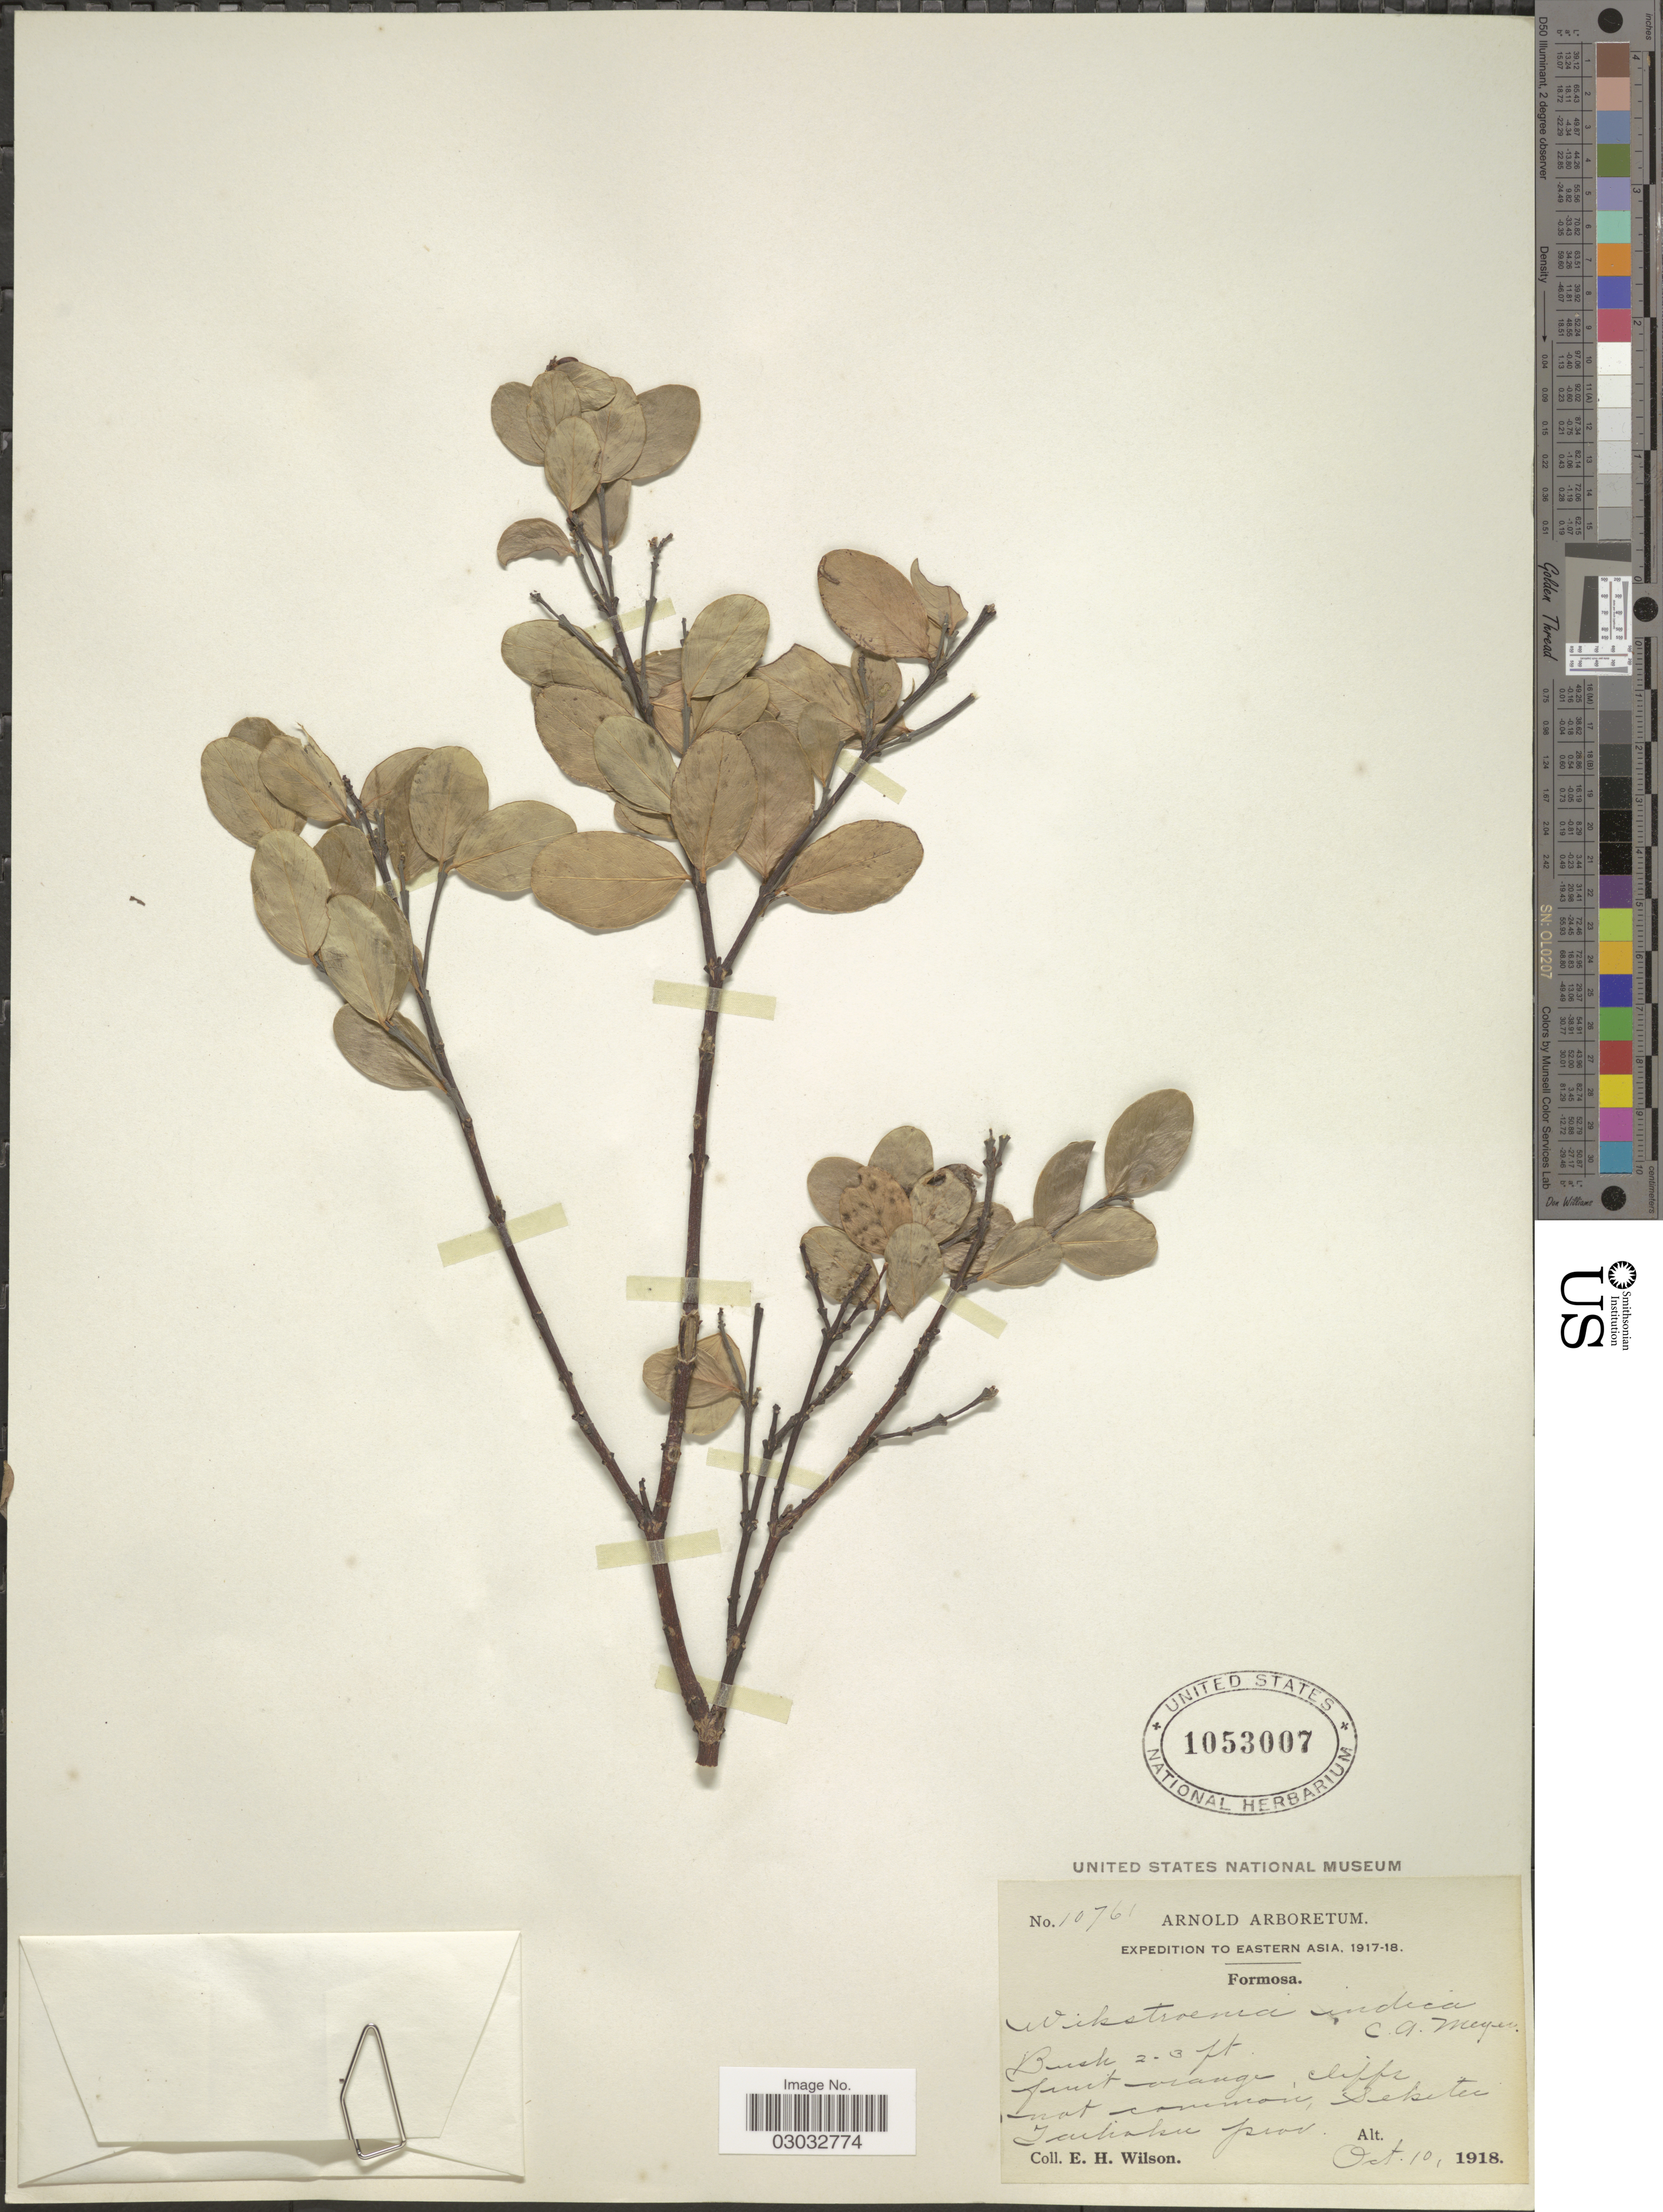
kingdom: Plantae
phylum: Tracheophyta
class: Magnoliopsida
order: Malvales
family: Thymelaeaceae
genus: Wikstroemia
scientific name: Wikstroemia indica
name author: (L.) C.A. Mey.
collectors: E. Wilson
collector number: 10761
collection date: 1918-10-10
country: Taiwan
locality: Eastern Asia, Formosa, Sebitu, Tachaky prov.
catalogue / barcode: US 1053007